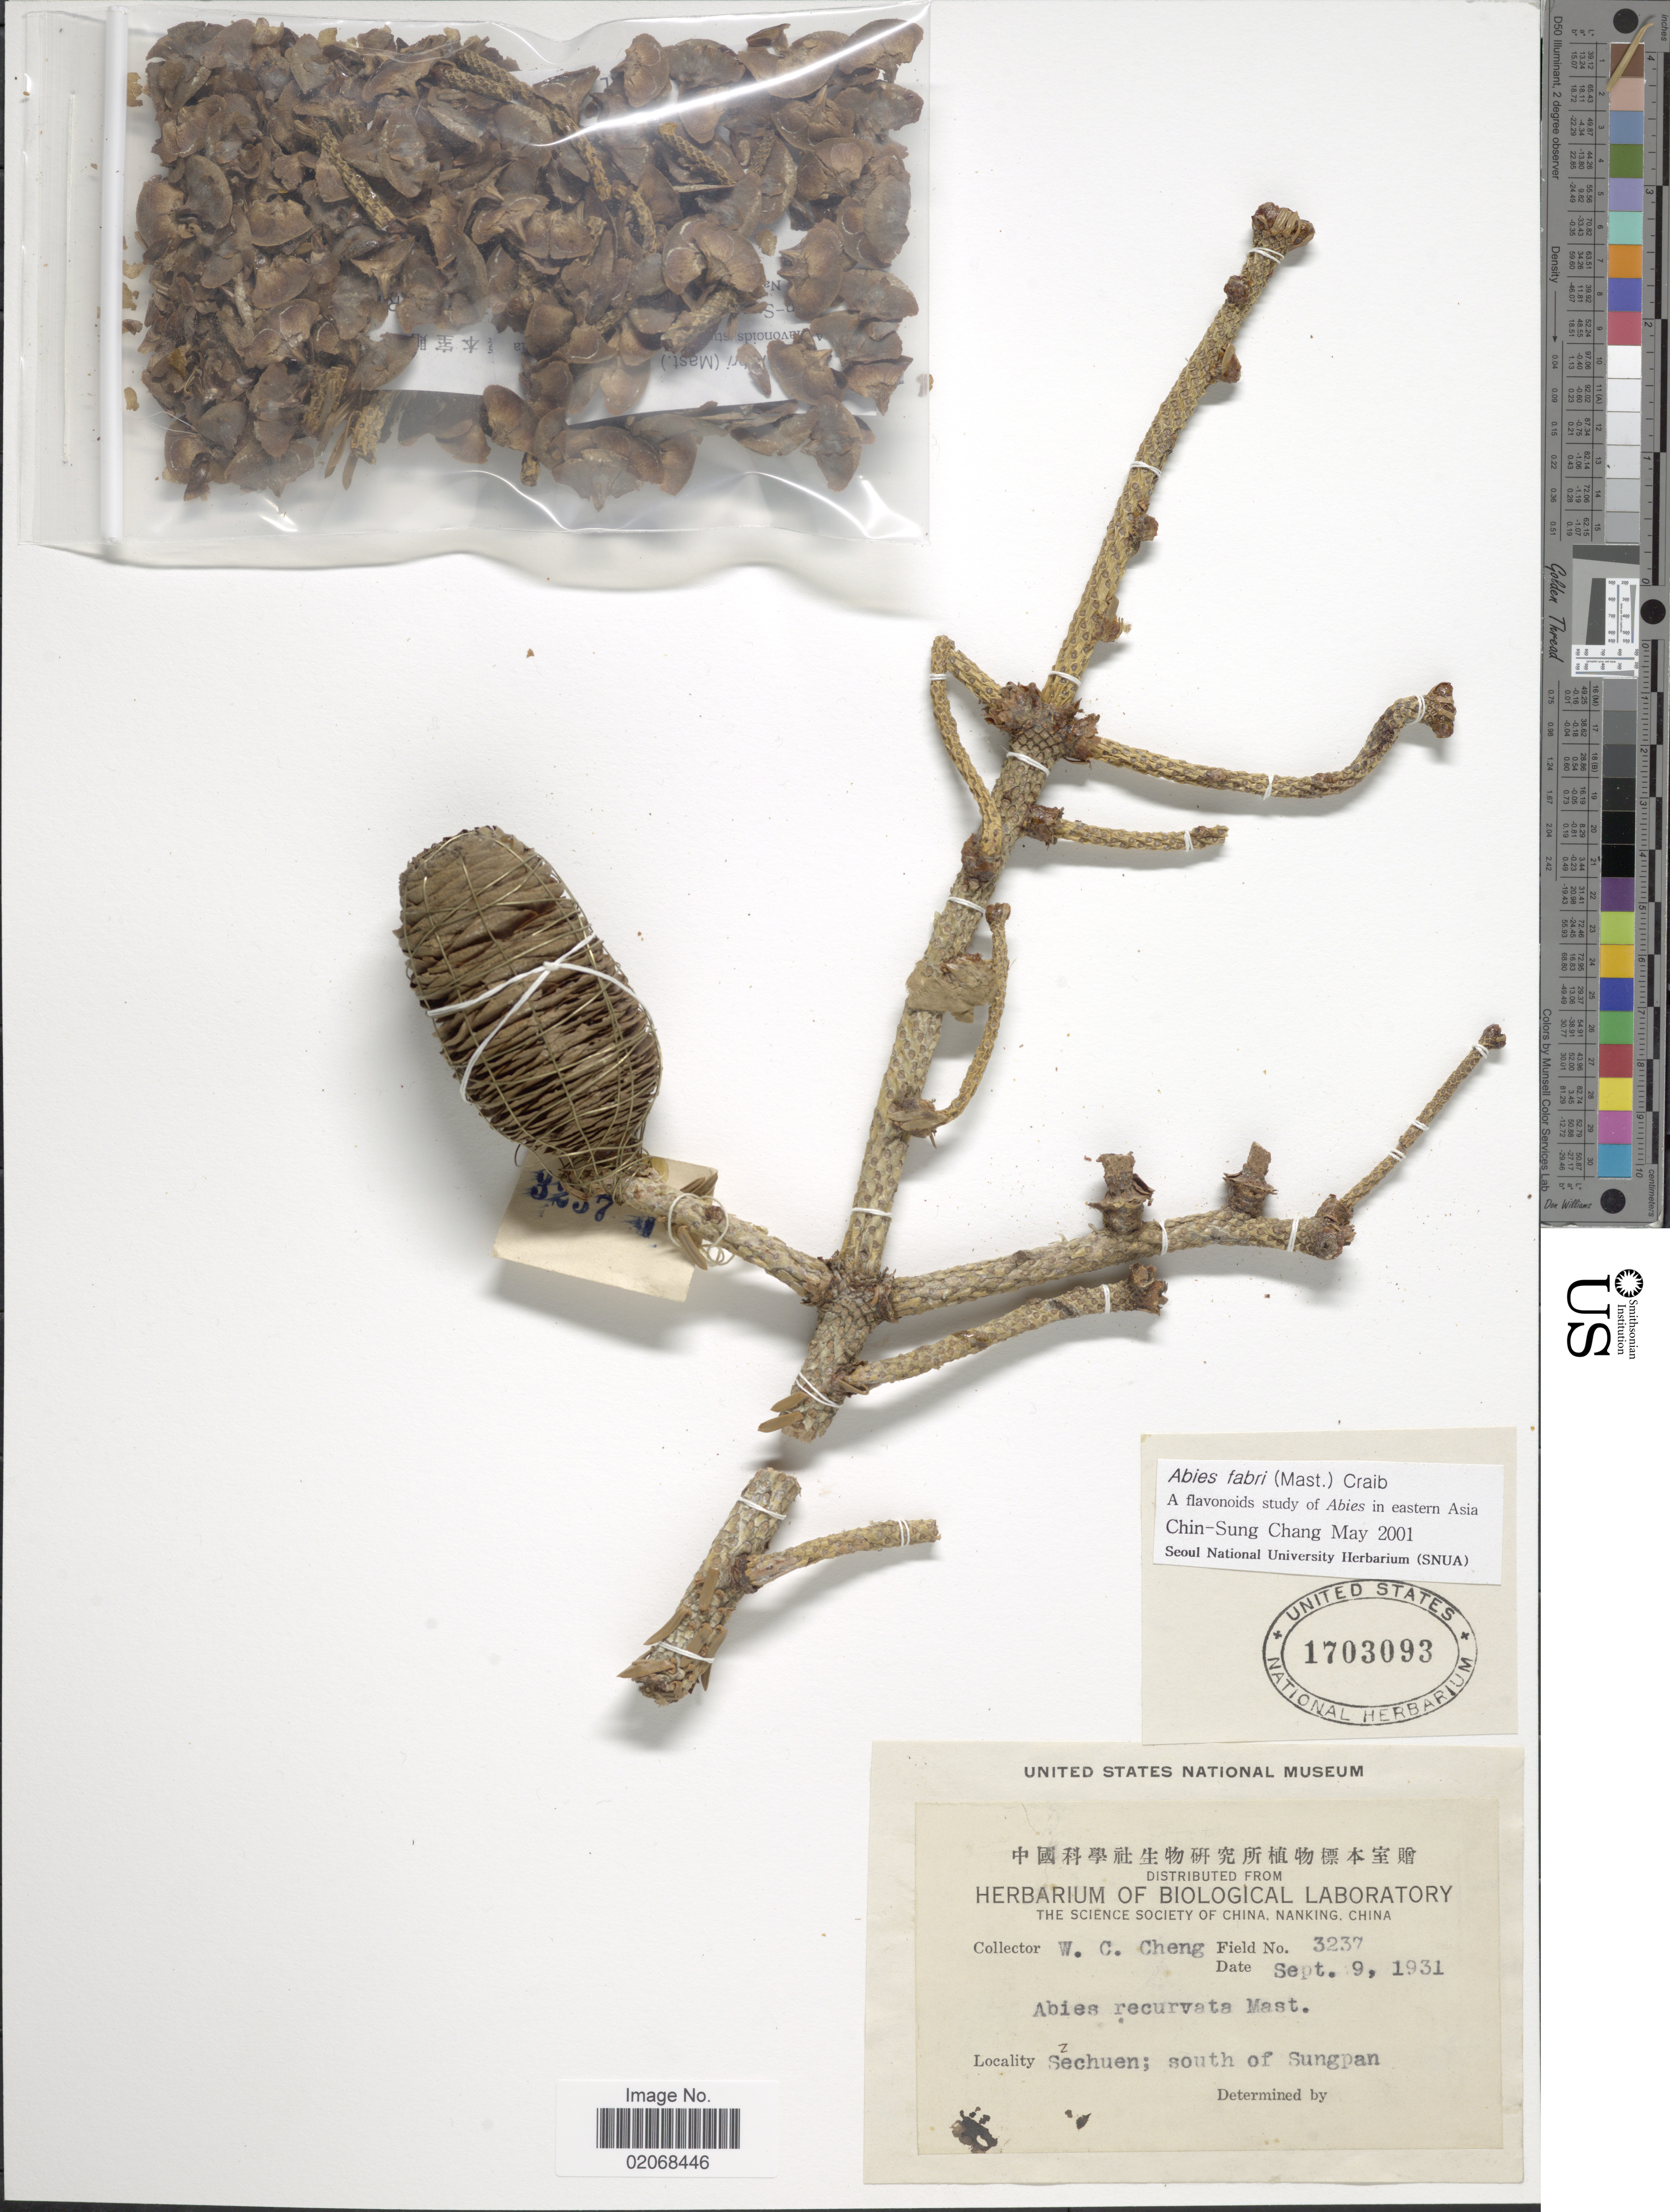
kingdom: Plantae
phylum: Tracheophyta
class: Pinopsida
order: Pinales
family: Pinaceae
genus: Abies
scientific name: Abies fabri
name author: (Mast.) Craib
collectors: W. C. Cheng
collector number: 3237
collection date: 1931-09-09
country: China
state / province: Sichuan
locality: Szechuen; south of Sungpan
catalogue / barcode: US 1703093